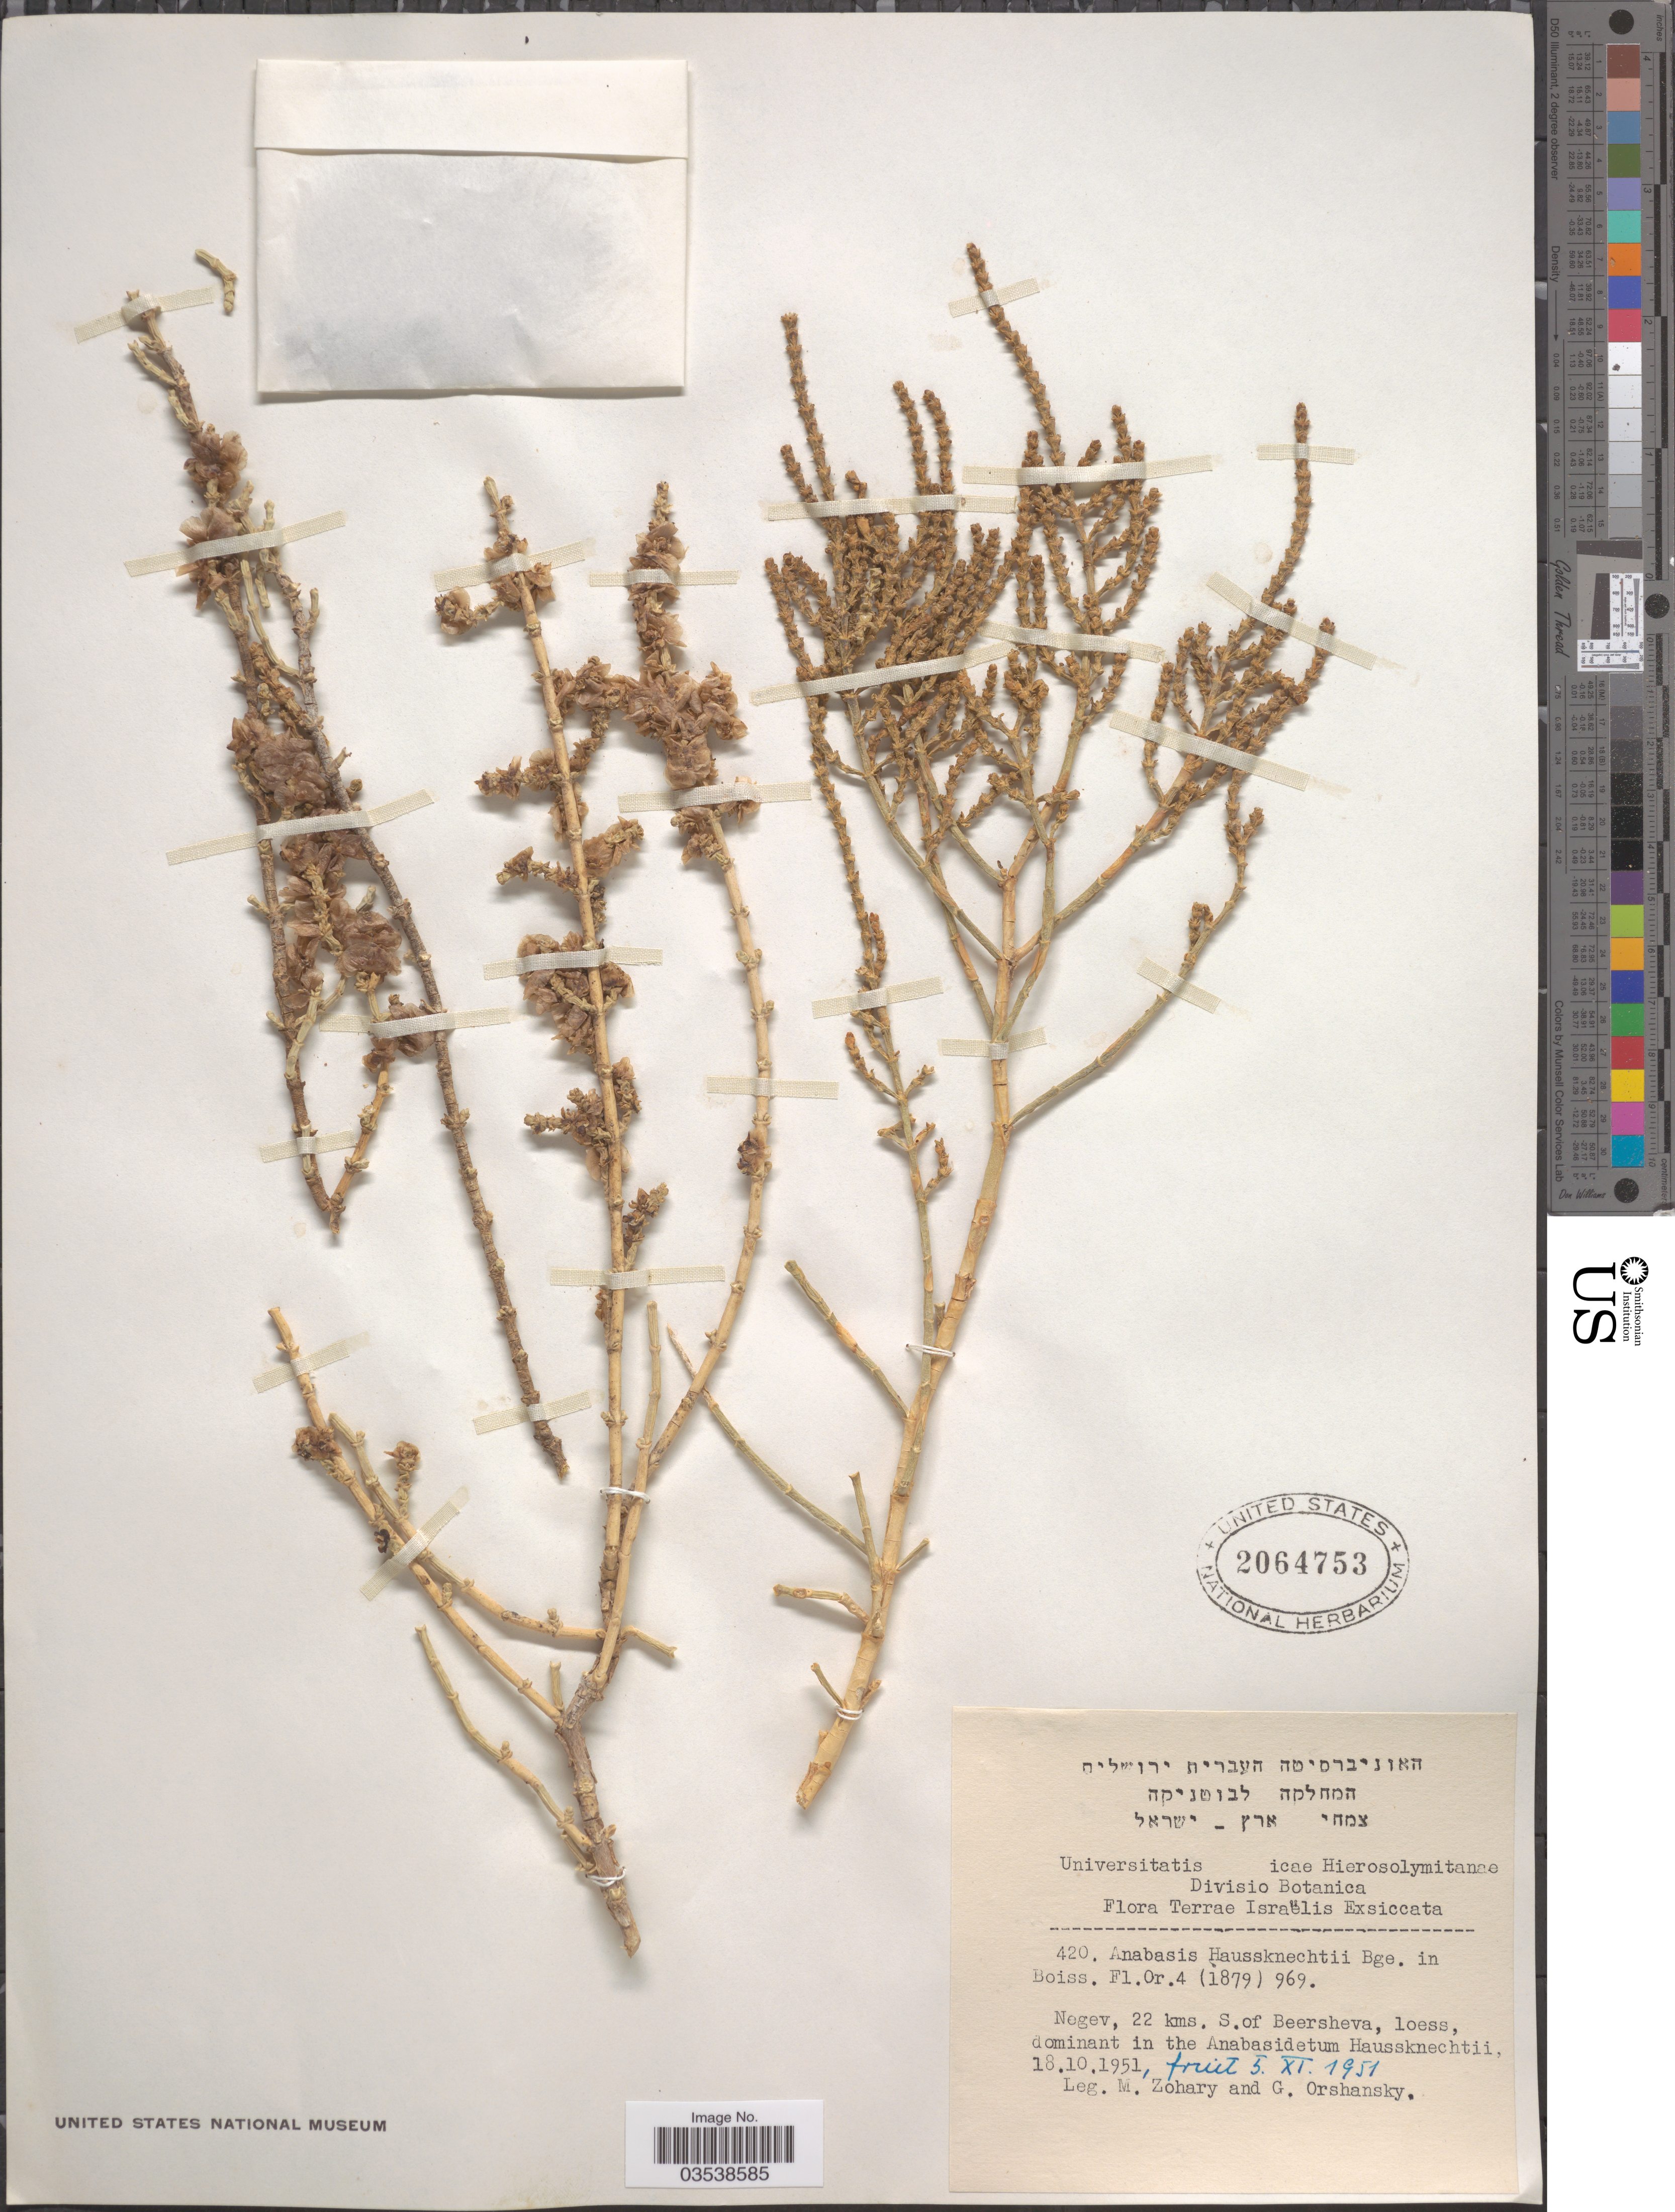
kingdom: Plantae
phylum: Tracheophyta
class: Magnoliopsida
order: Caryophyllales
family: Amaranthaceae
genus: Anabasis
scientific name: Anabasis haussknechtii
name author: Bunge ex Boiss.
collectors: M. Zohary & G. Orshansky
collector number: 420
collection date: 1951-10-18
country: Israel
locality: Terrae Israëlis. Negev, 22 kms. S. of Beersheva.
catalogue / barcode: US 2064753